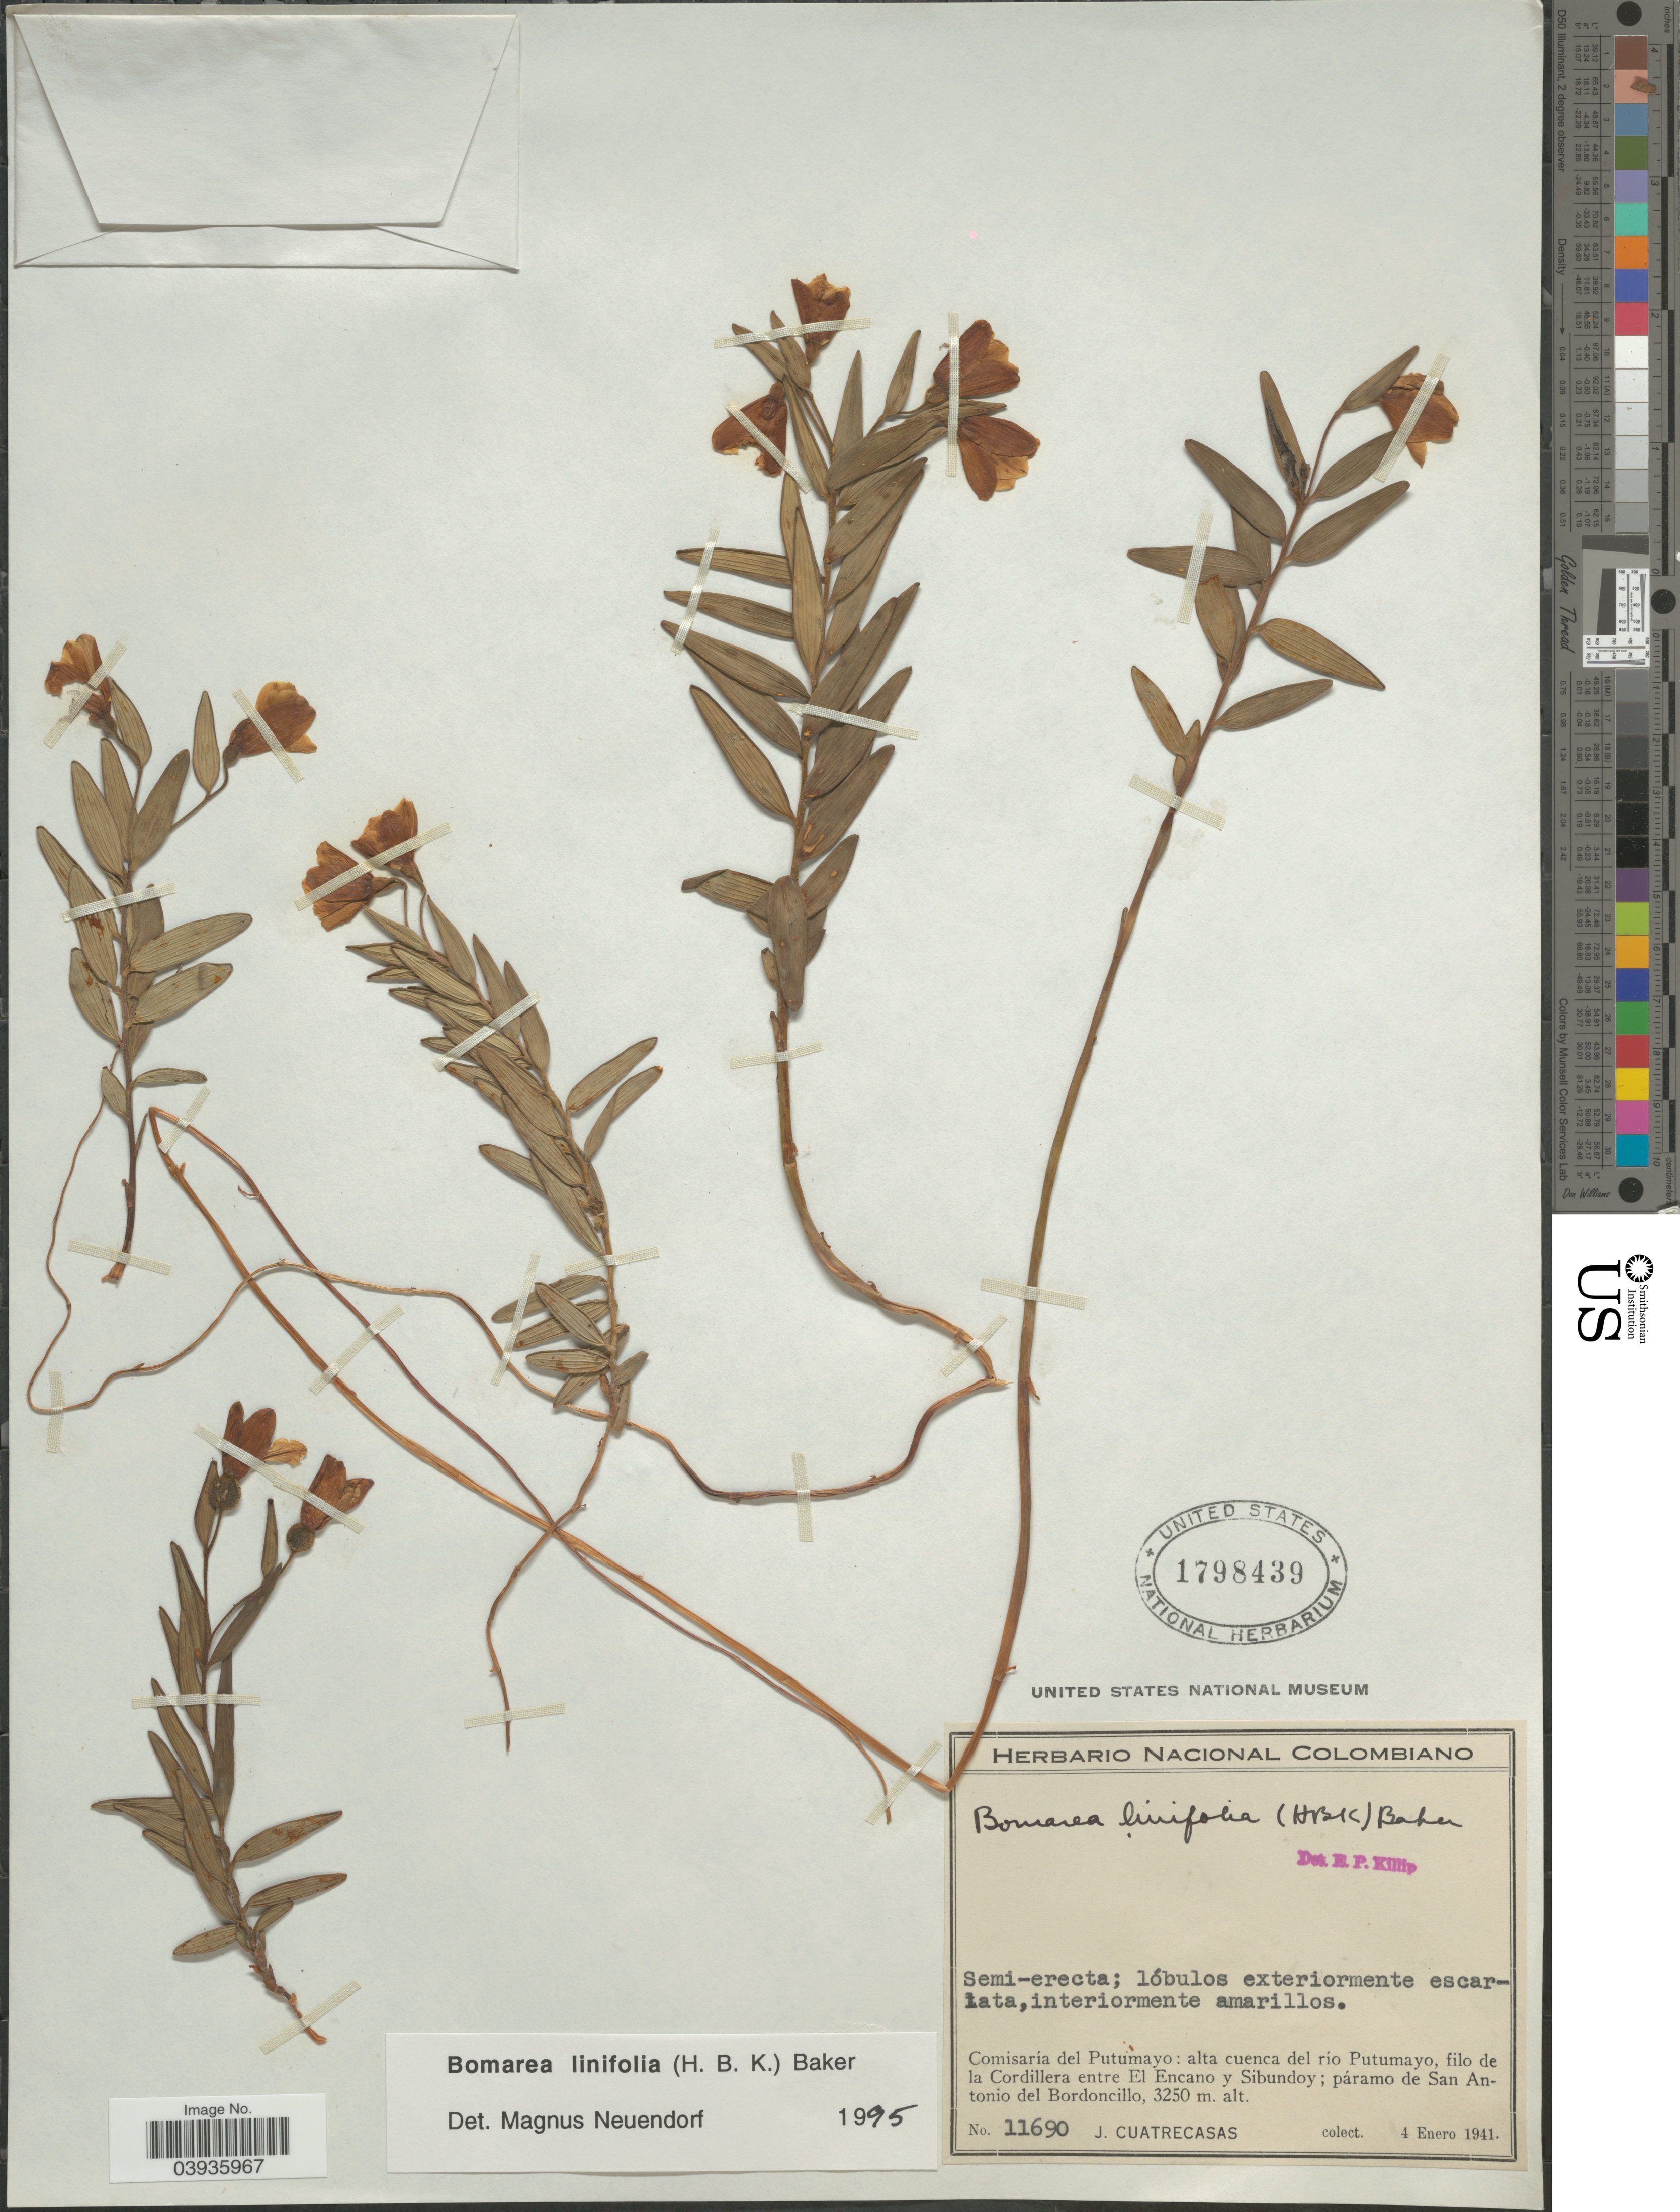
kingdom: Plantae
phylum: Tracheophyta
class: Liliopsida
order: Liliales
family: Alstroemeriaceae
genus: Bomarea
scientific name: Bomarea linifolia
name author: (Kunth) Baker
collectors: J. Cuatrecasas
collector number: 11690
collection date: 1941-01-04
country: Colombia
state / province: Putumayo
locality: Comisaría del Putumayo: alta cuenca del río Putumayo, filo de la Cordillera entre El Encano y Sibundoy; páramo de San Antonio del Bordoncillo.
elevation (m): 3250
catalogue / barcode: US 1798439